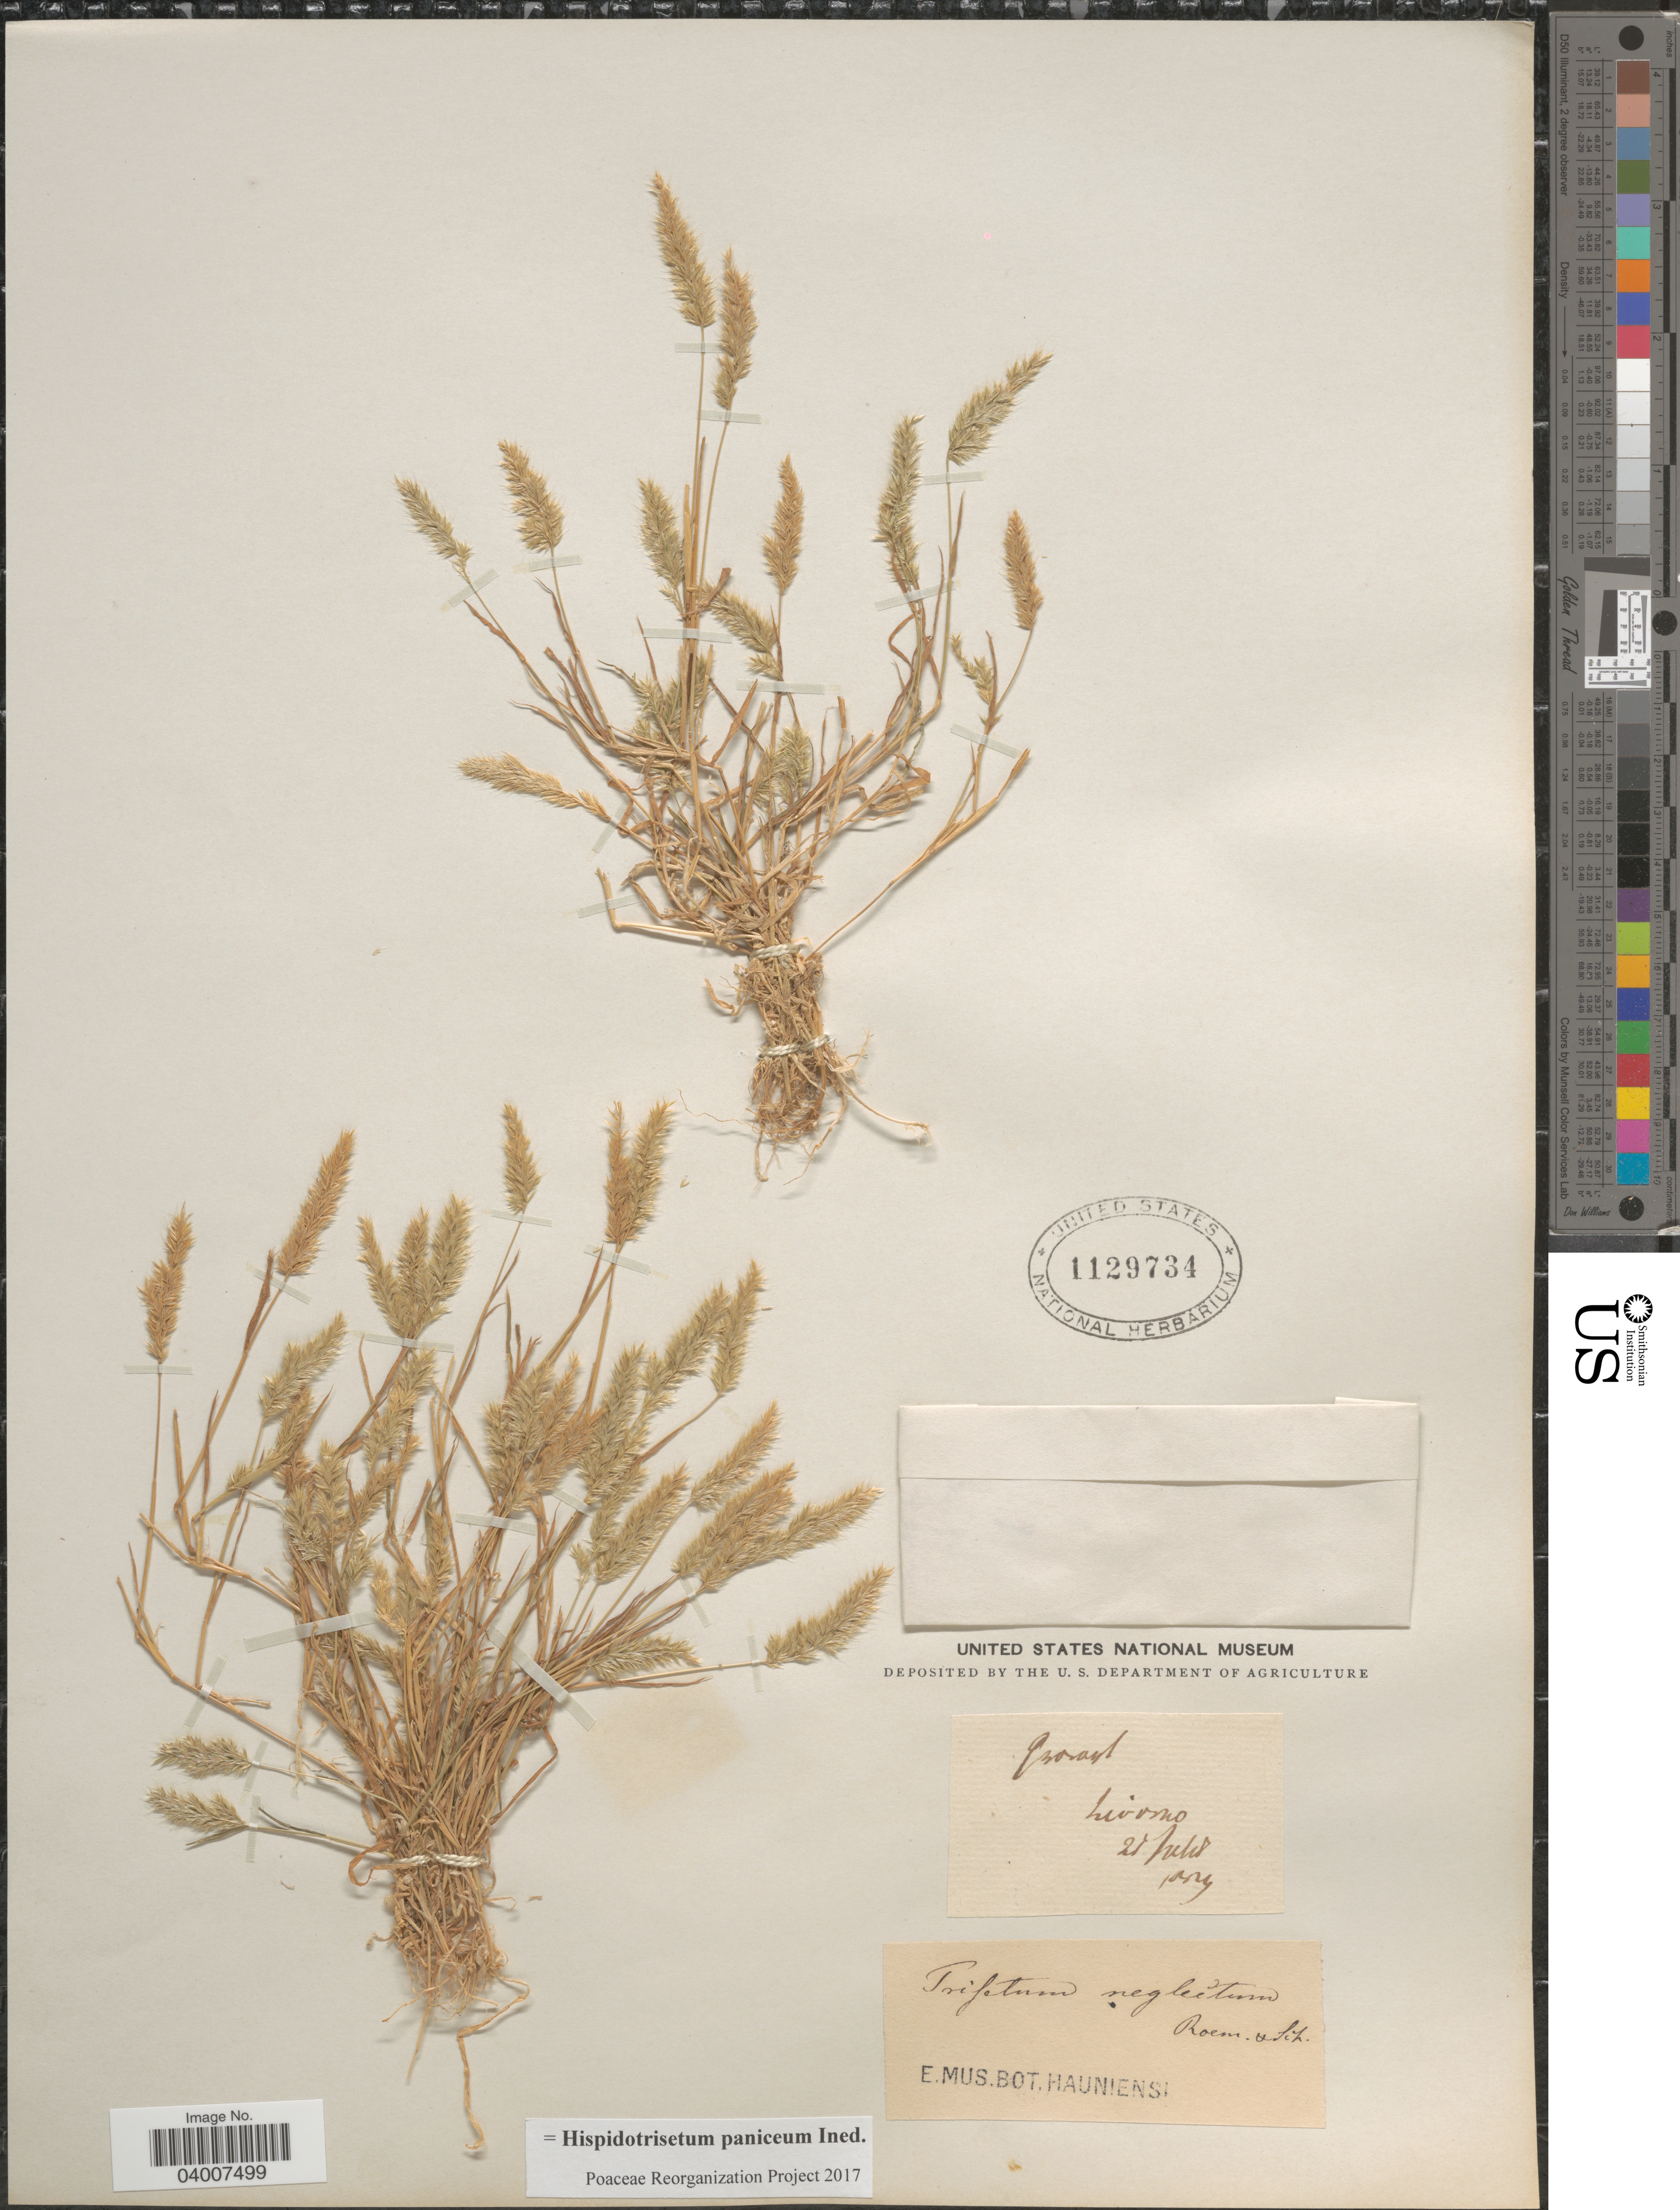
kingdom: Plantae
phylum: Tracheophyta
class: Liliopsida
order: Poales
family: Poaceae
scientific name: Hispidotrisetum paniceum ined.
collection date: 1884-07-21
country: Italy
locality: Livorno.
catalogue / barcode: US 1129734